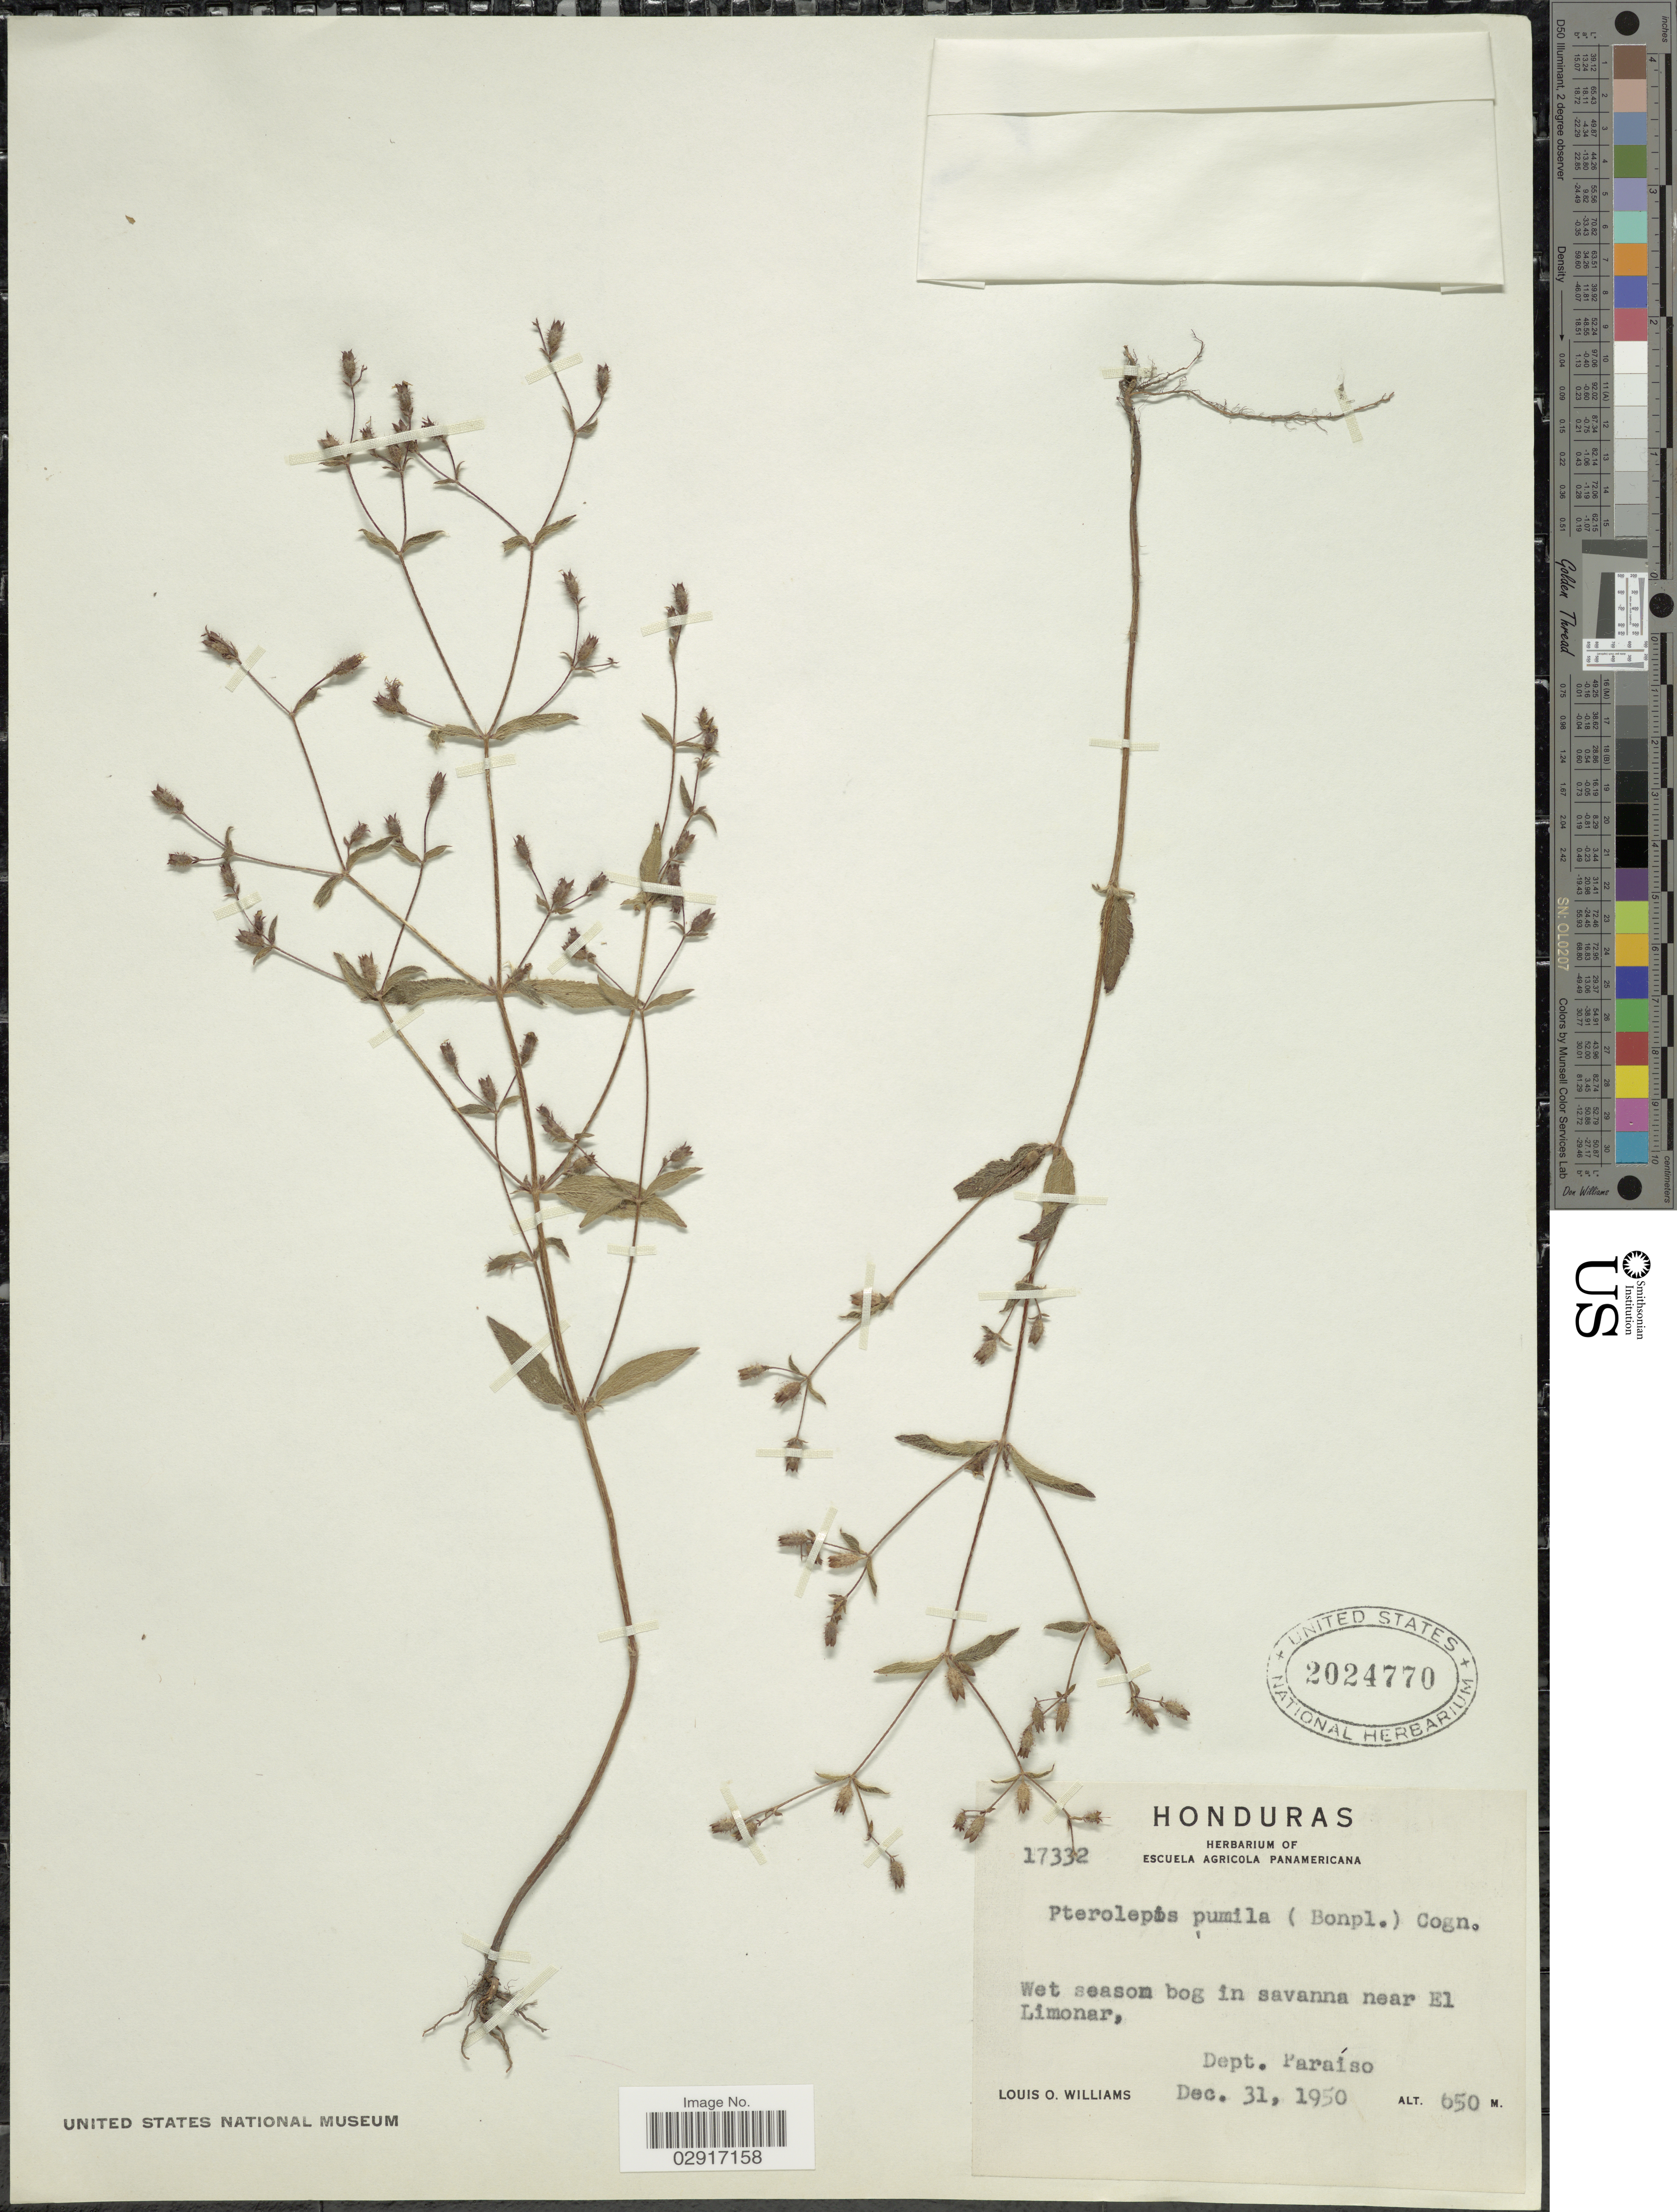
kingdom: Plantae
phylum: Tracheophyta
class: Magnoliopsida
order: Myrtales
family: Melastomataceae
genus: Pterolepis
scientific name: Pterolepis trichotoma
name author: (Rottb.) Cogn.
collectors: L. O. Williams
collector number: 17332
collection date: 1950-12-31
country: Honduras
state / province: El Paraíso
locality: Wet season bog in savanna near El Limonar, Dept. Paraíso.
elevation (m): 650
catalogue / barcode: US 2024770